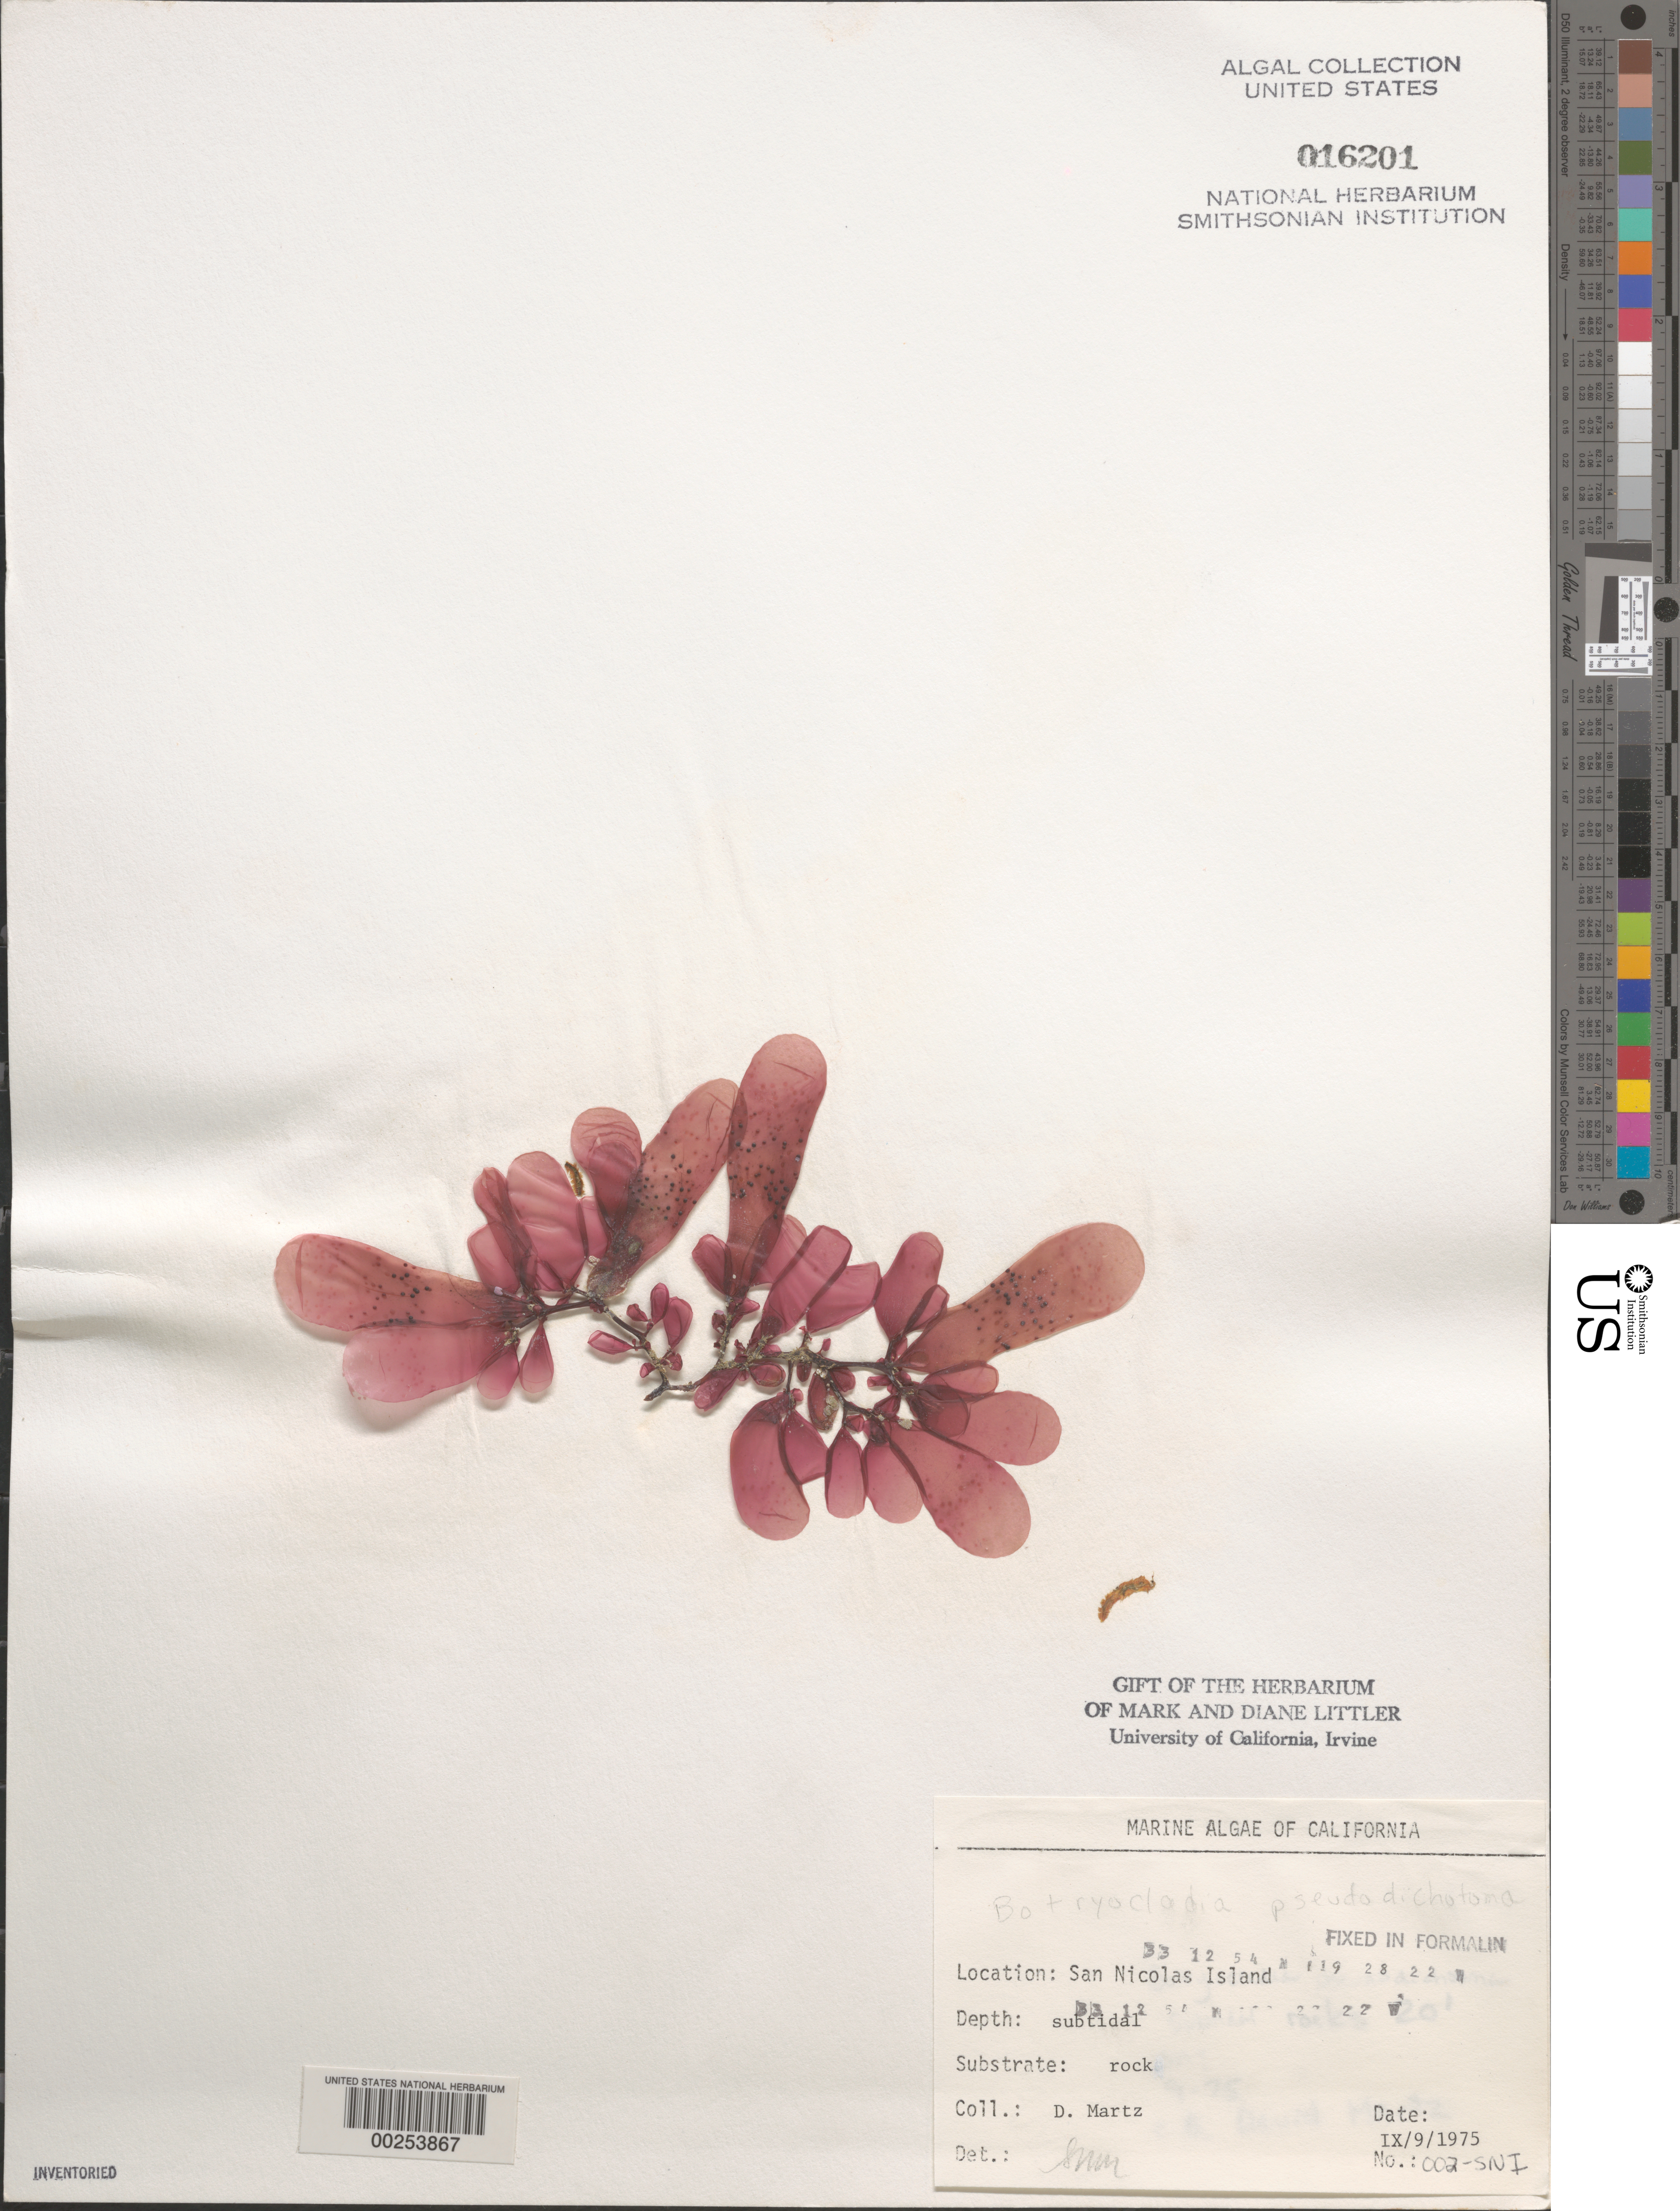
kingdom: Plantae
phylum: Rhodophyta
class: Florideophyceae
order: Rhodymeniales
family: Rhodymeniaceae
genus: Botryocladia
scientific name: Botryocladia pseudodichotoma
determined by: Murray, S. N.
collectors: D. Martz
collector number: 002-sni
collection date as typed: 09 Sep 1975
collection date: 1975-09-09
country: United States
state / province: California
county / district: Ventura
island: San Nicolas Island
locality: Dutch Harbor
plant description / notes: BLM-SOCALBIGHT Rocky Intertidal Survey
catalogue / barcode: US 16201